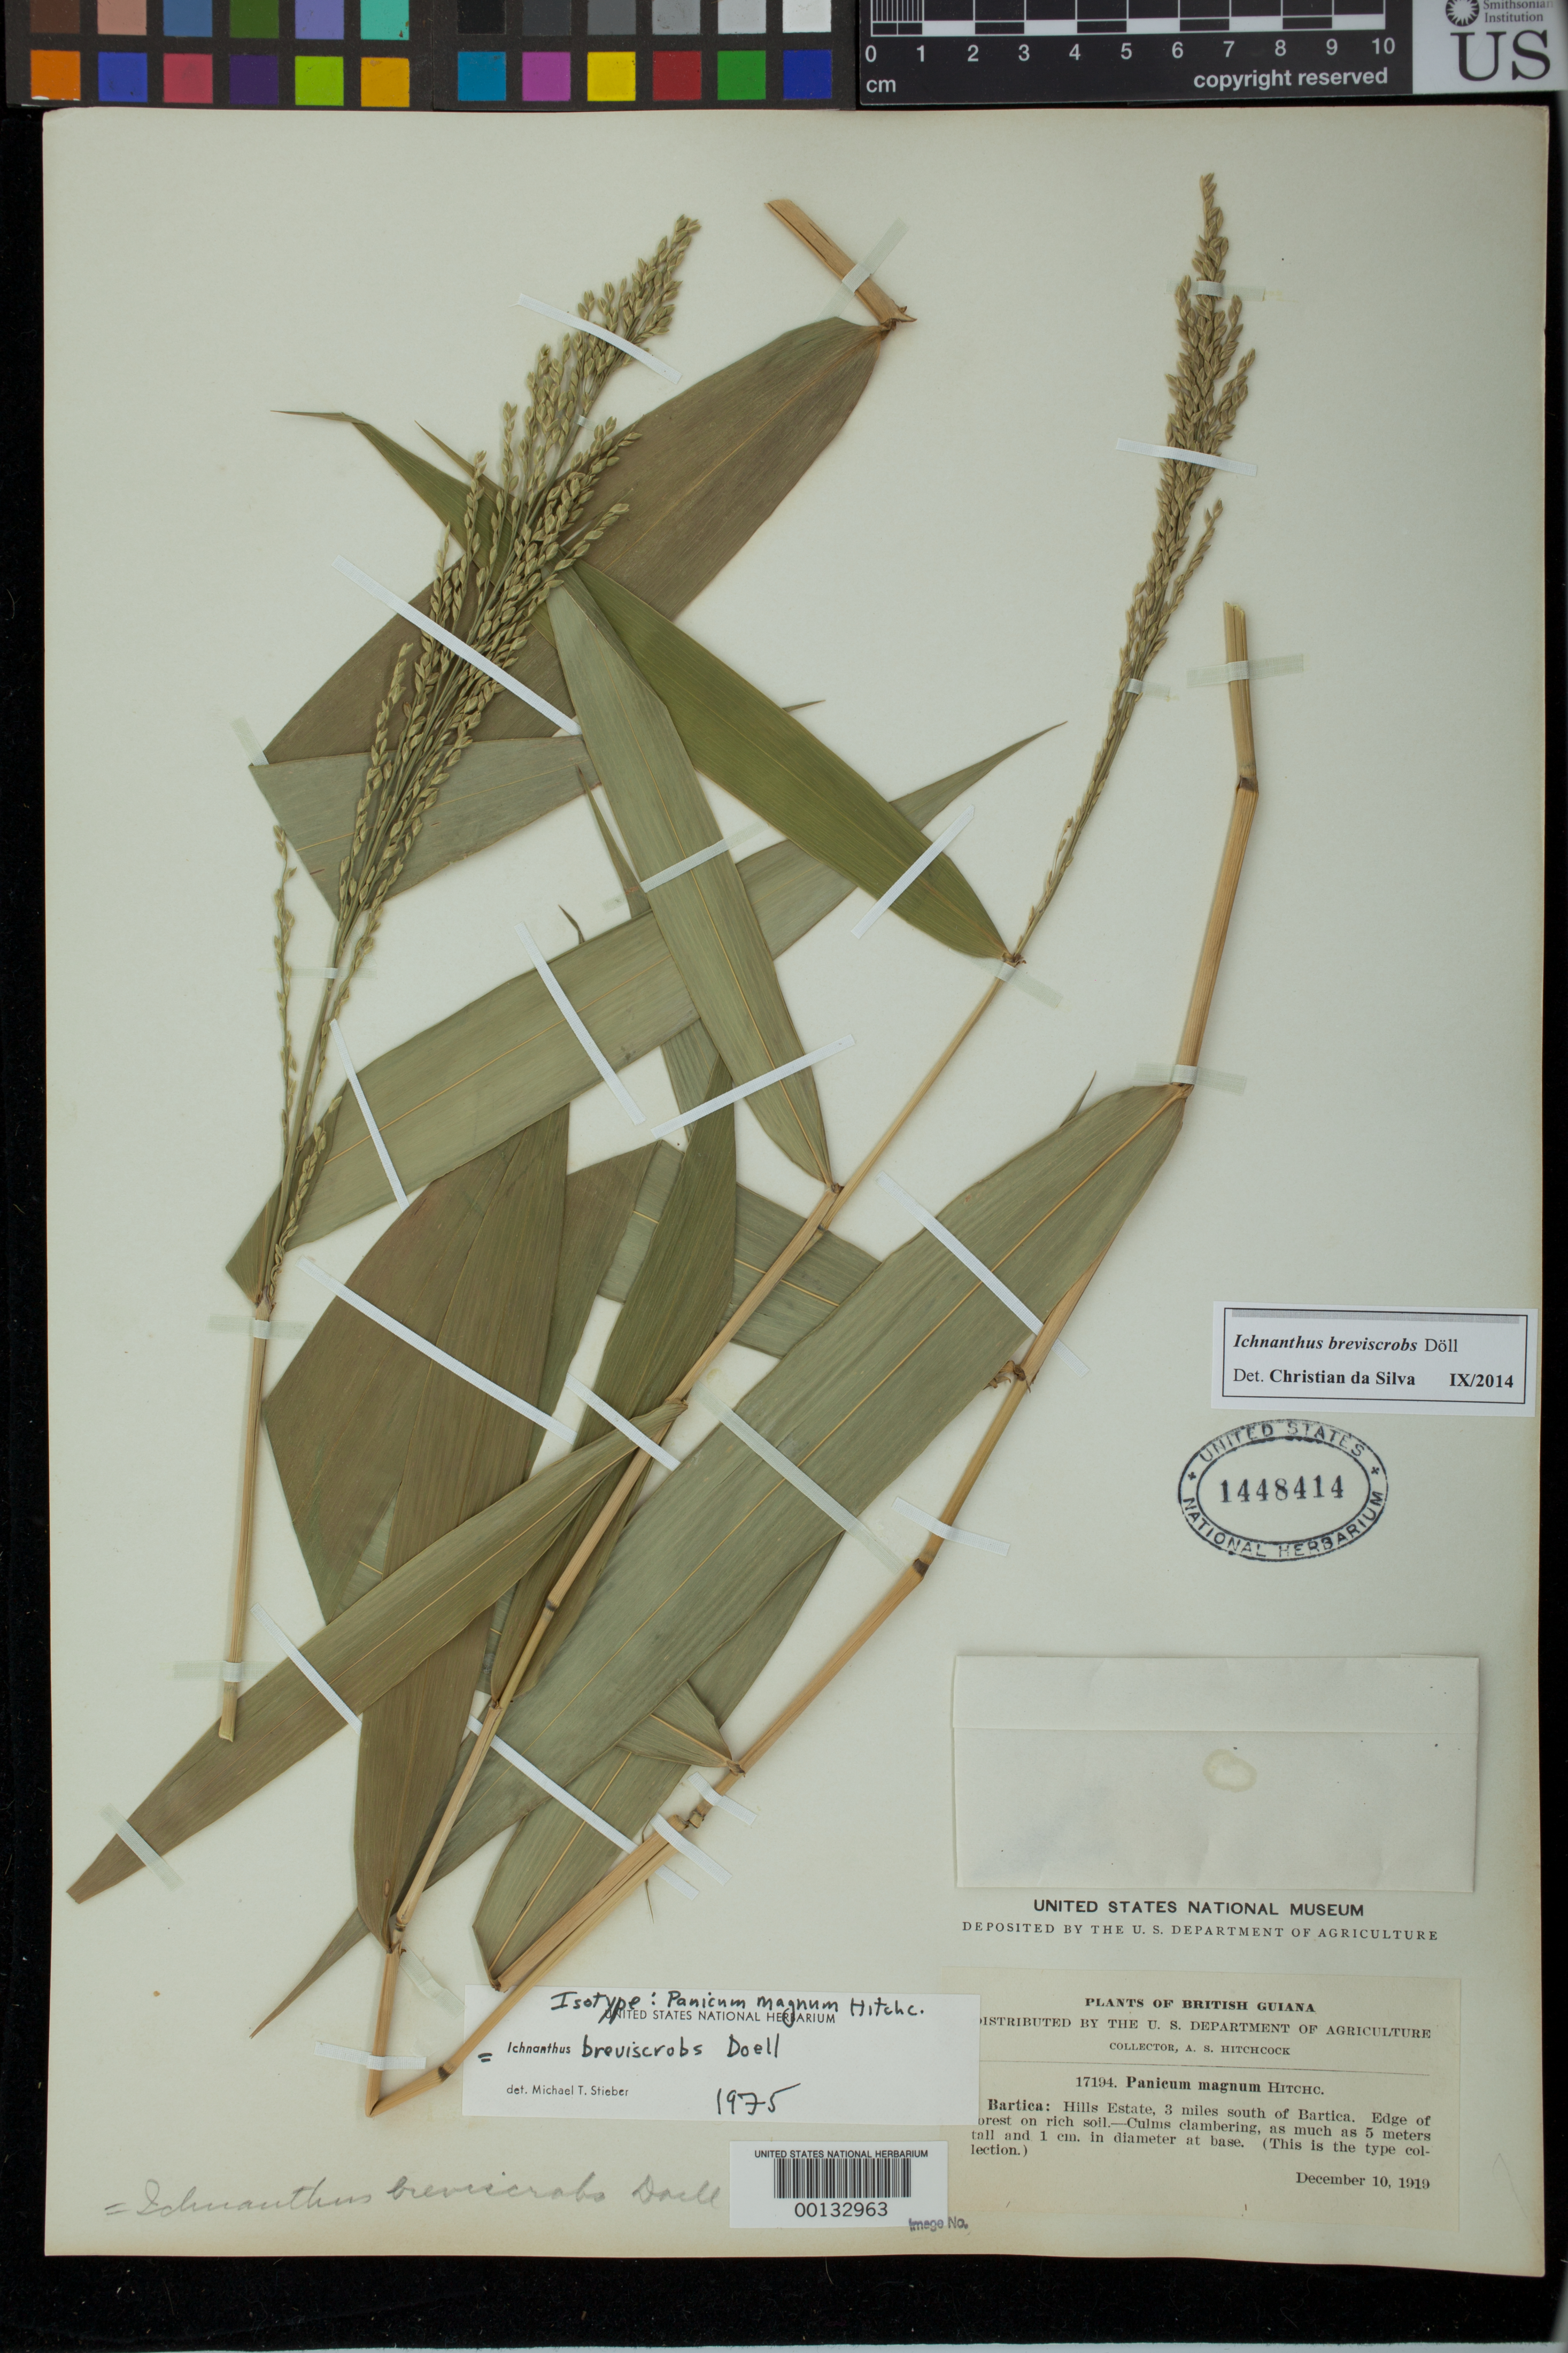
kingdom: Plantae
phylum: Tracheophyta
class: Liliopsida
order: Poales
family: Poaceae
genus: Panicum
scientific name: Panicum magnum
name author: Hitchc.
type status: Isotype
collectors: A. S. Hitchcock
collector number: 17194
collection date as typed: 10 Dec 1919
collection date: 1919-12-10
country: Guyana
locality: Vicinity of penal settlement, on west side of Essequibo River, neaer mouth of Mazaruni River. Hills Estate, 3 miles south of Bartica.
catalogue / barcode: US 1448414